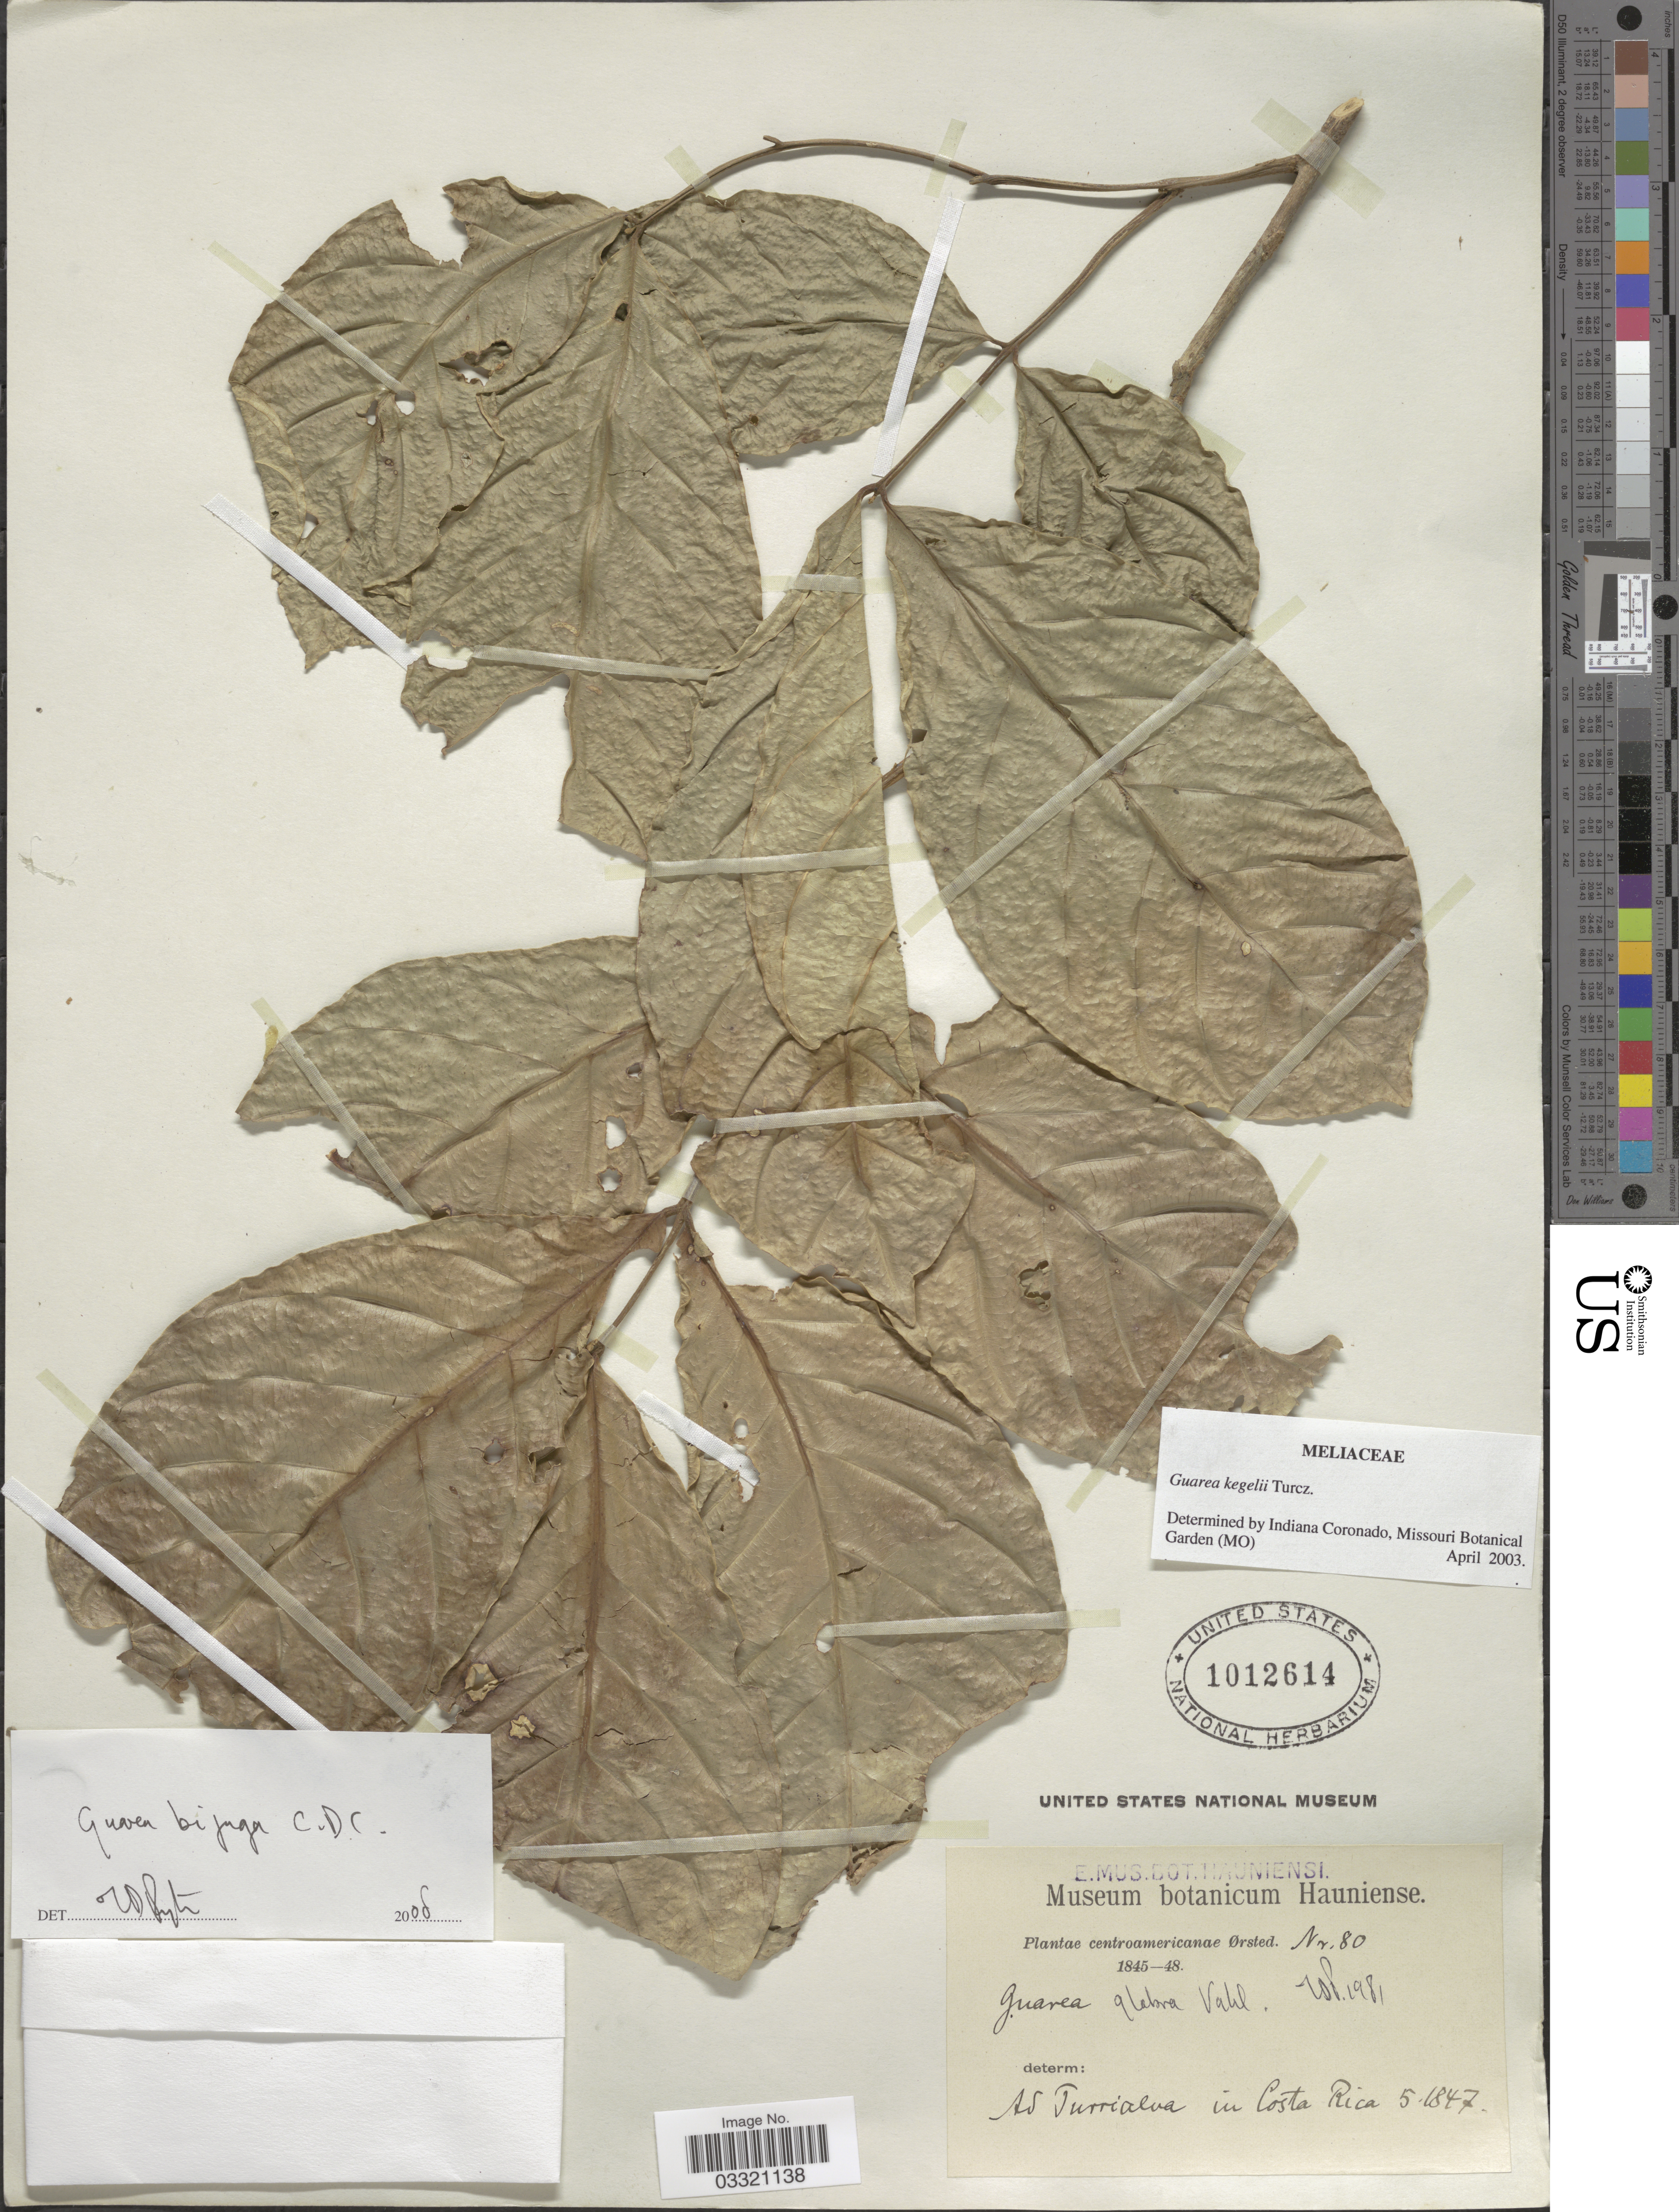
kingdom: Plantae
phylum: Tracheophyta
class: Magnoliopsida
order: Sapindales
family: Meliaceae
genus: Guarea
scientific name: Guarea bijuga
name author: C. DC.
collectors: Ørsted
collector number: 80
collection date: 1847-05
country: Costa Rica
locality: Centroamericanae. Ad Turrialva.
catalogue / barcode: US 1012614